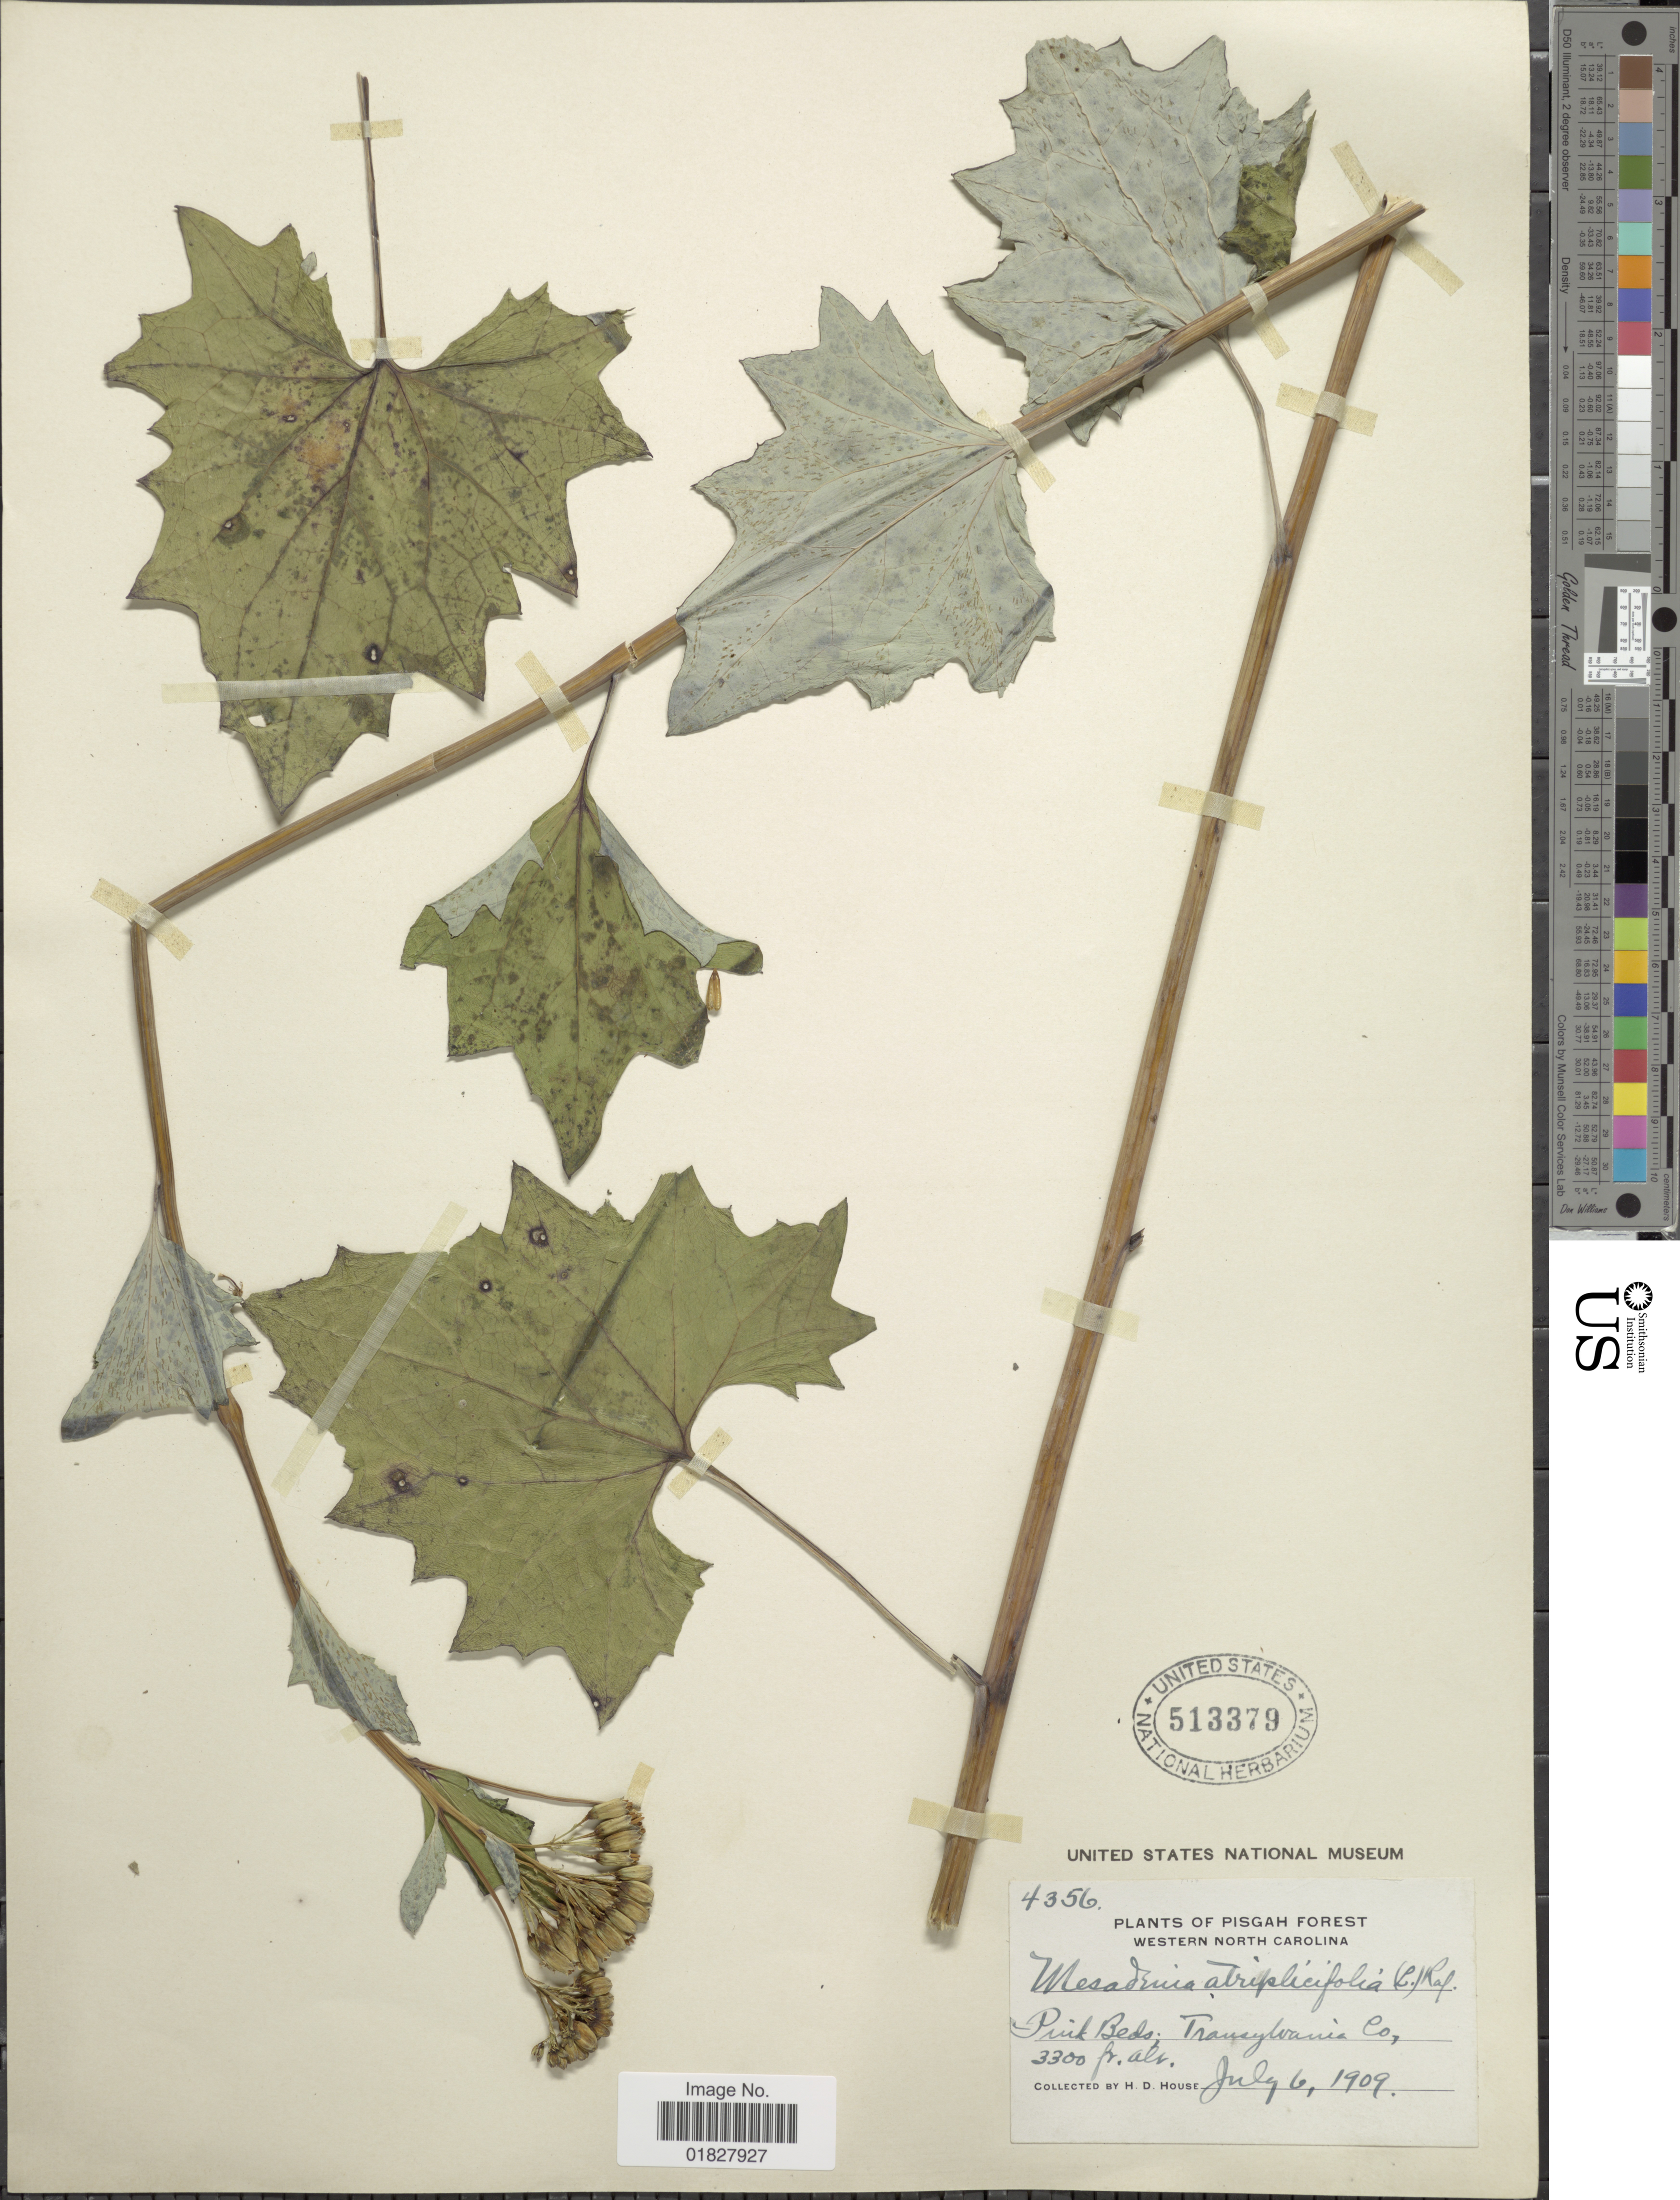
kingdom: Plantae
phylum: Tracheophyta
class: Magnoliopsida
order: Asterales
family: Asteraceae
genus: Arnoglossum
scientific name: Arnoglossum atriplicifolium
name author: (L.) H. Rob.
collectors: H. D. House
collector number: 4356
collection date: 1909-07-06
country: United States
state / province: North Carolina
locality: Pisgah Forest, Western North Carolina, Transylvania Co.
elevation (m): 1006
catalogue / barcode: US 513379